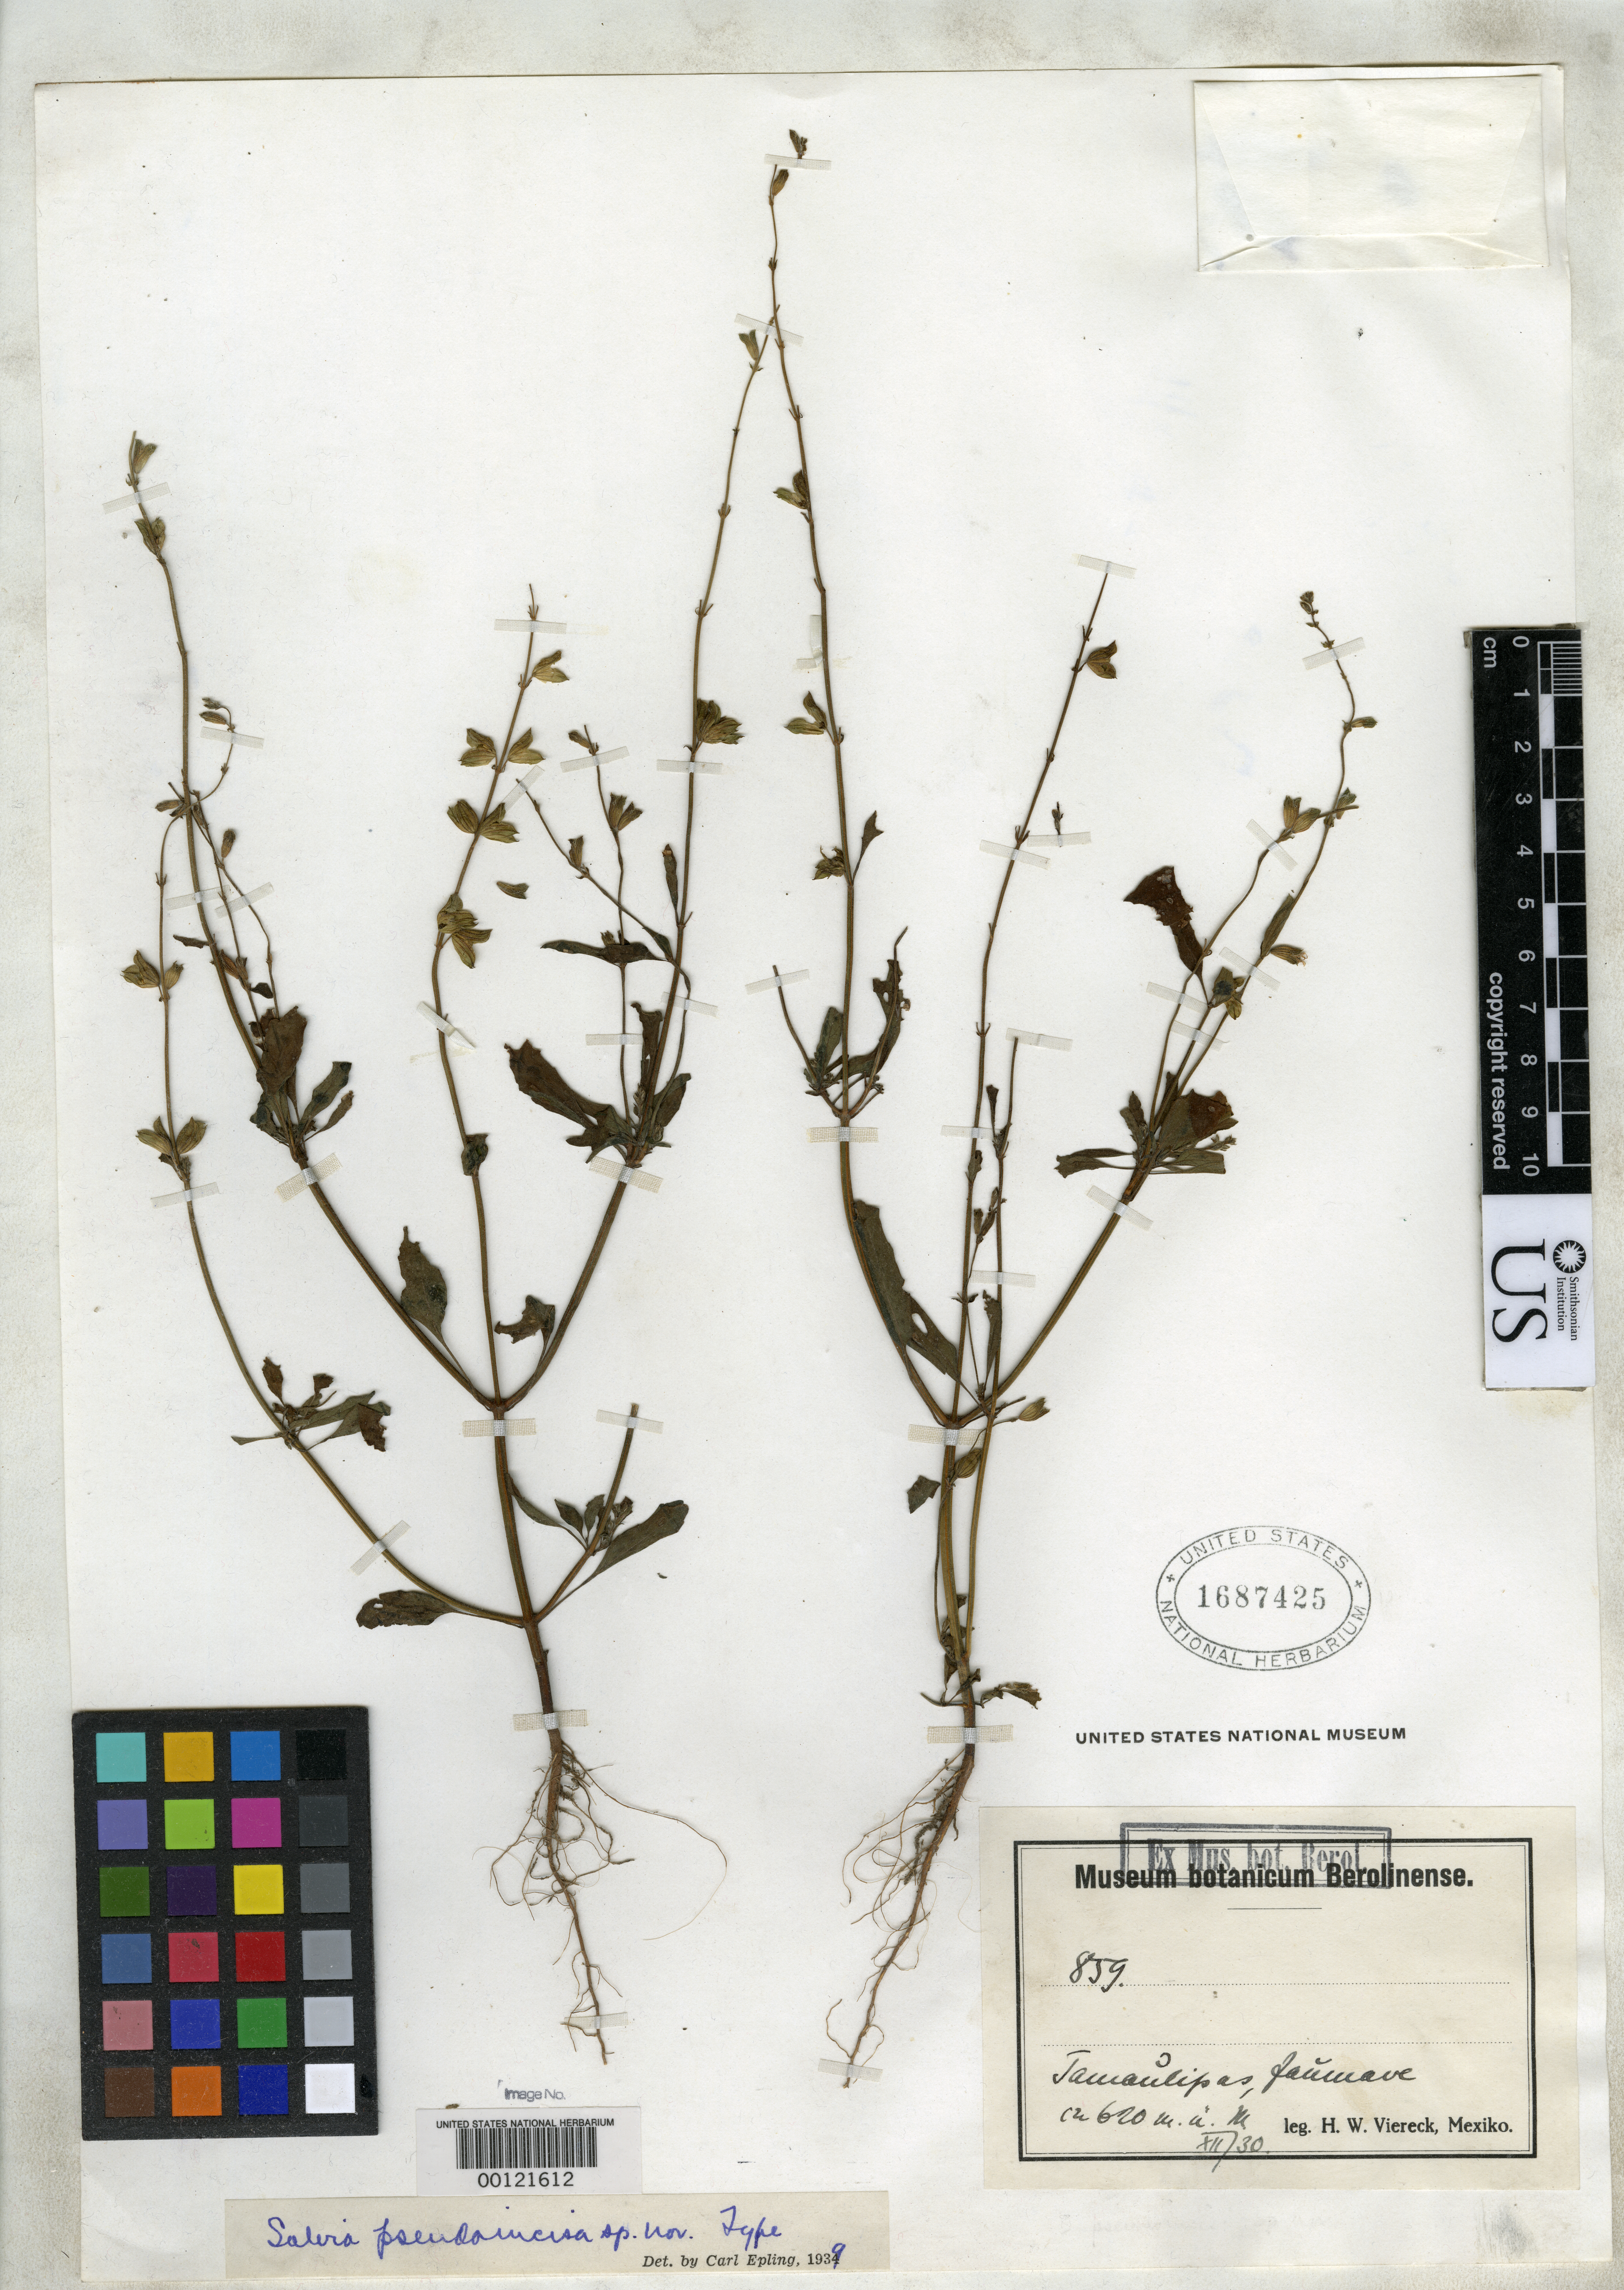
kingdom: Plantae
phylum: Tracheophyta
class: Magnoliopsida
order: Lamiales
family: Lamiaceae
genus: Salvia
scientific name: Salvia pseudoincisa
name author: Epling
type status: Holotype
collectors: H. W. Viereck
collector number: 859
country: Mexico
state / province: Tamaulipas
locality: Jaumave.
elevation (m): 620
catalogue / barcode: US 1687425